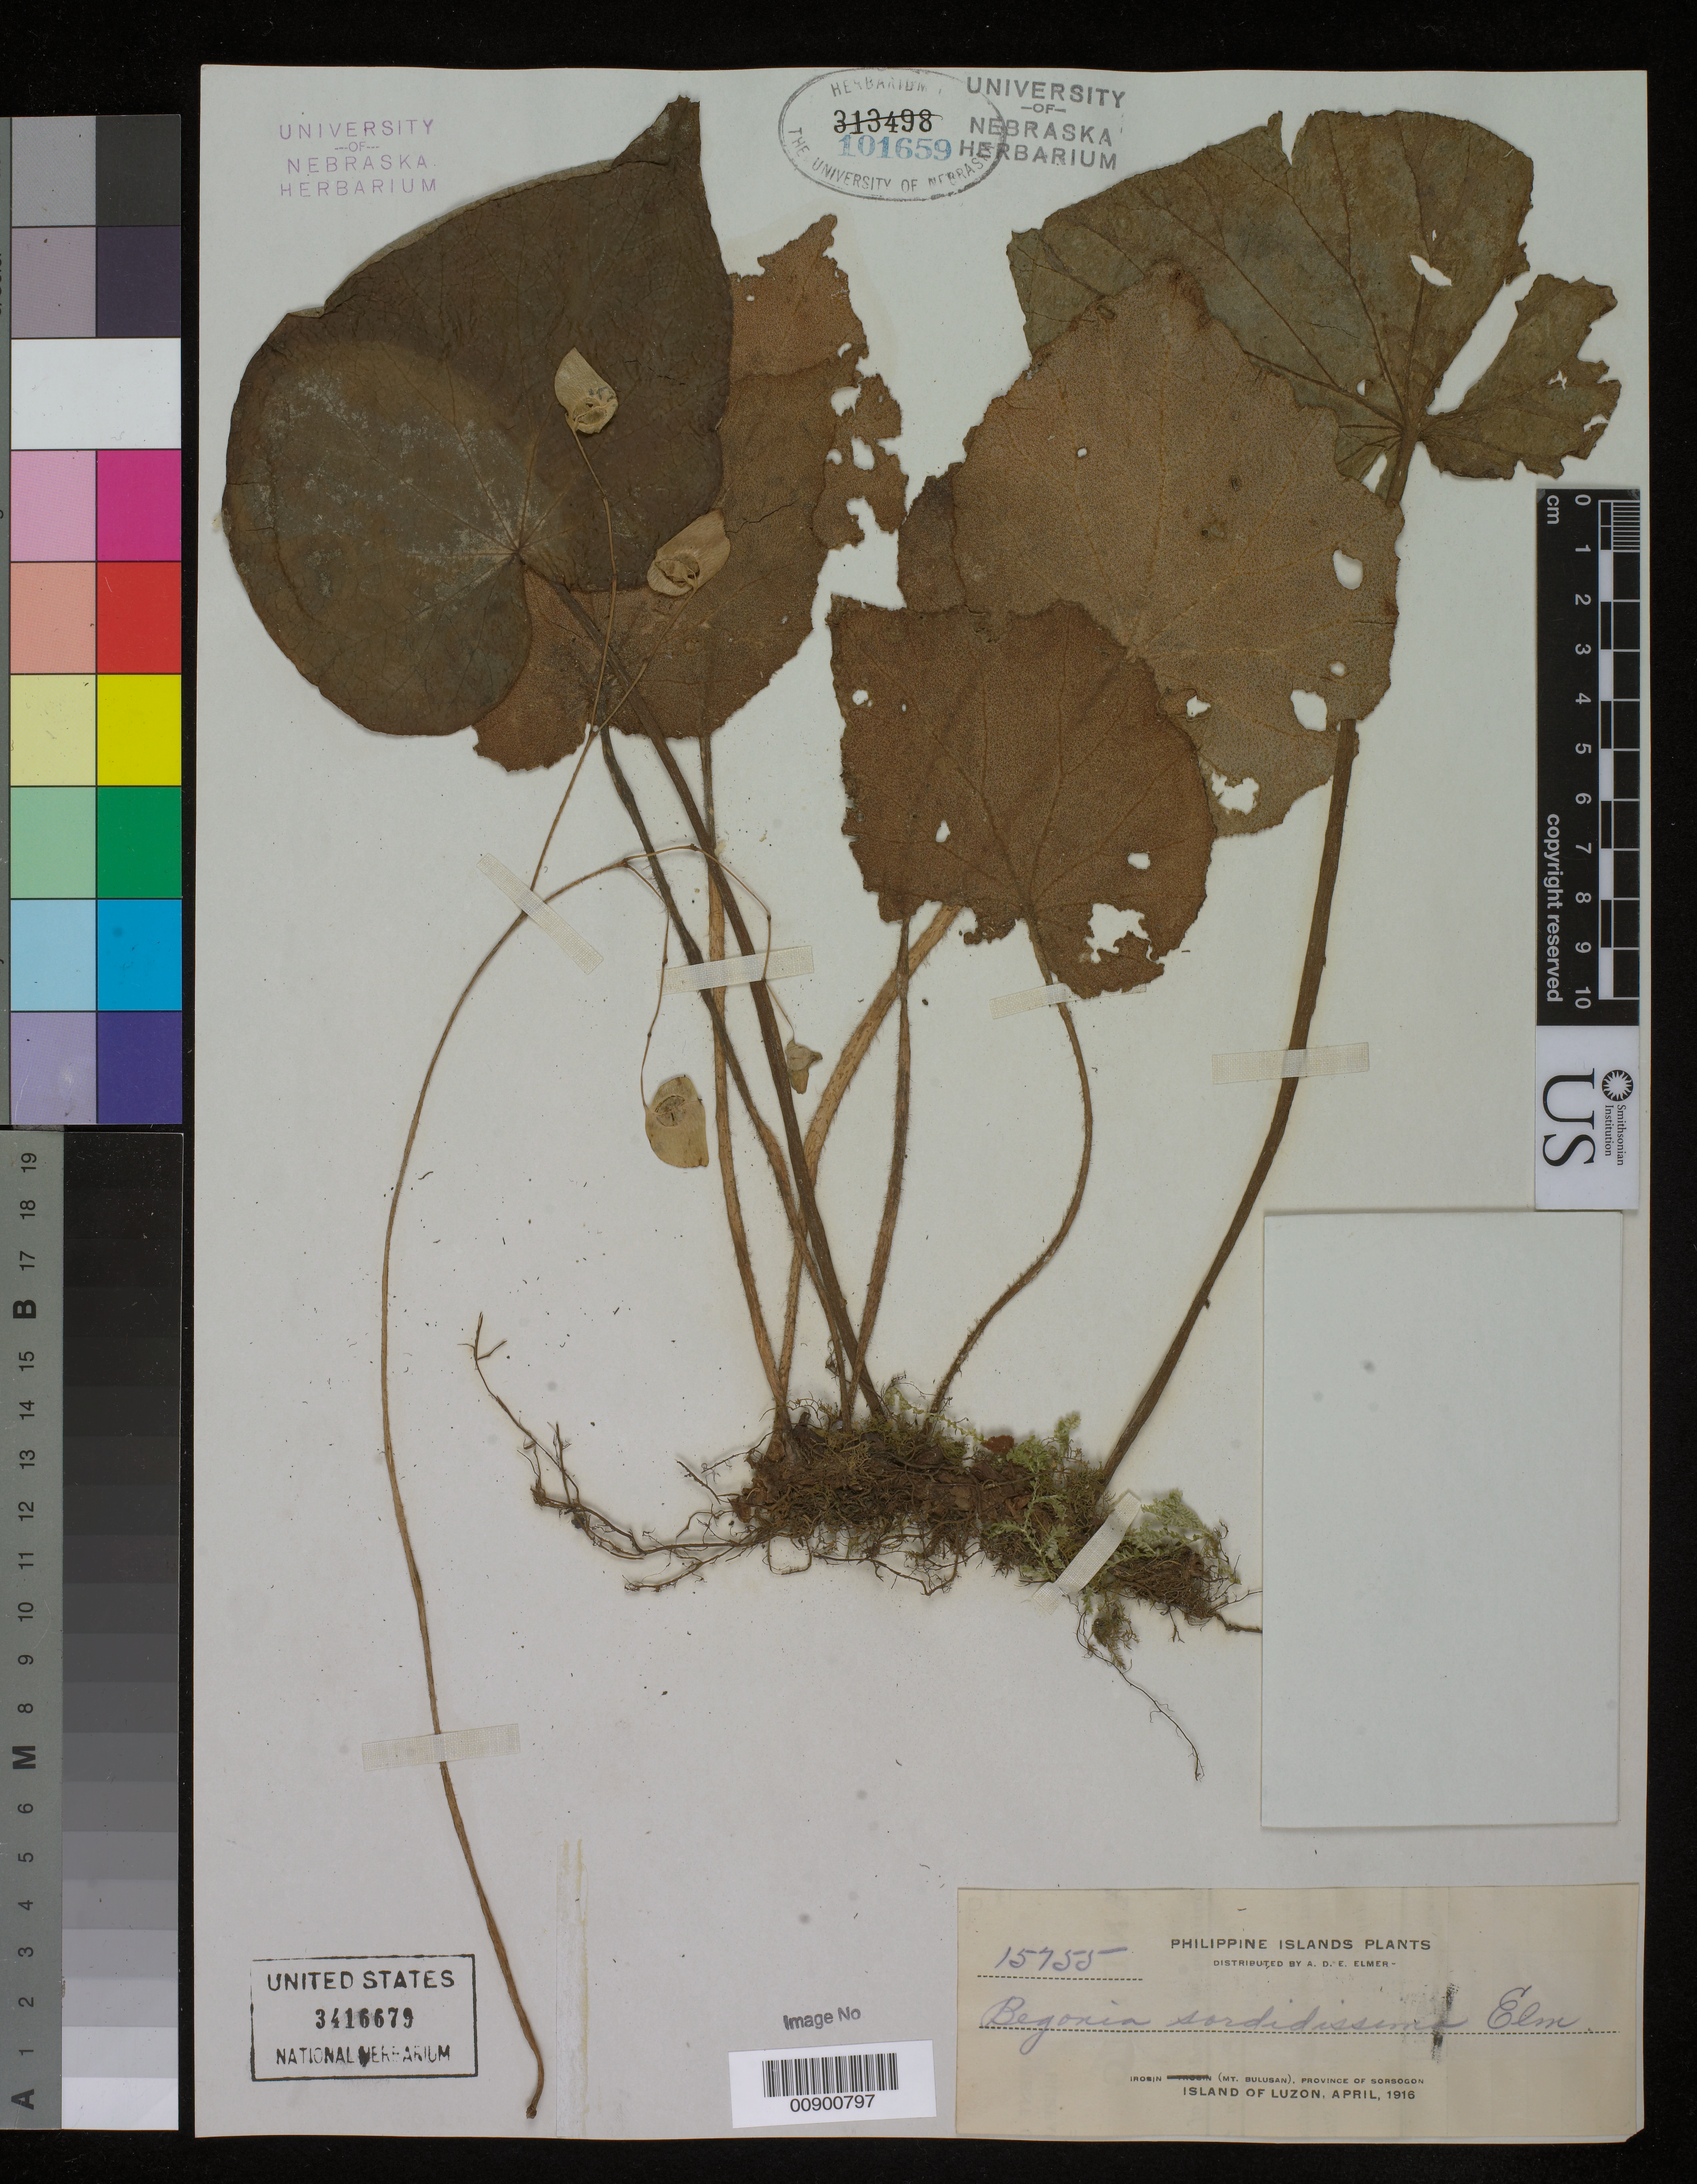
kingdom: Plantae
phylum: Tracheophyta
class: Magnoliopsida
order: Cucurbitales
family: Begoniaceae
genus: Begonia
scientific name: Begonia sordidissima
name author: Elmer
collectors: A. D. E. Elmer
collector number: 15755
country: Philippines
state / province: Bicol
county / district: Sorsogon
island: Luzon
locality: Irosin, Mt. Bulusan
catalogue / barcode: US 3416679